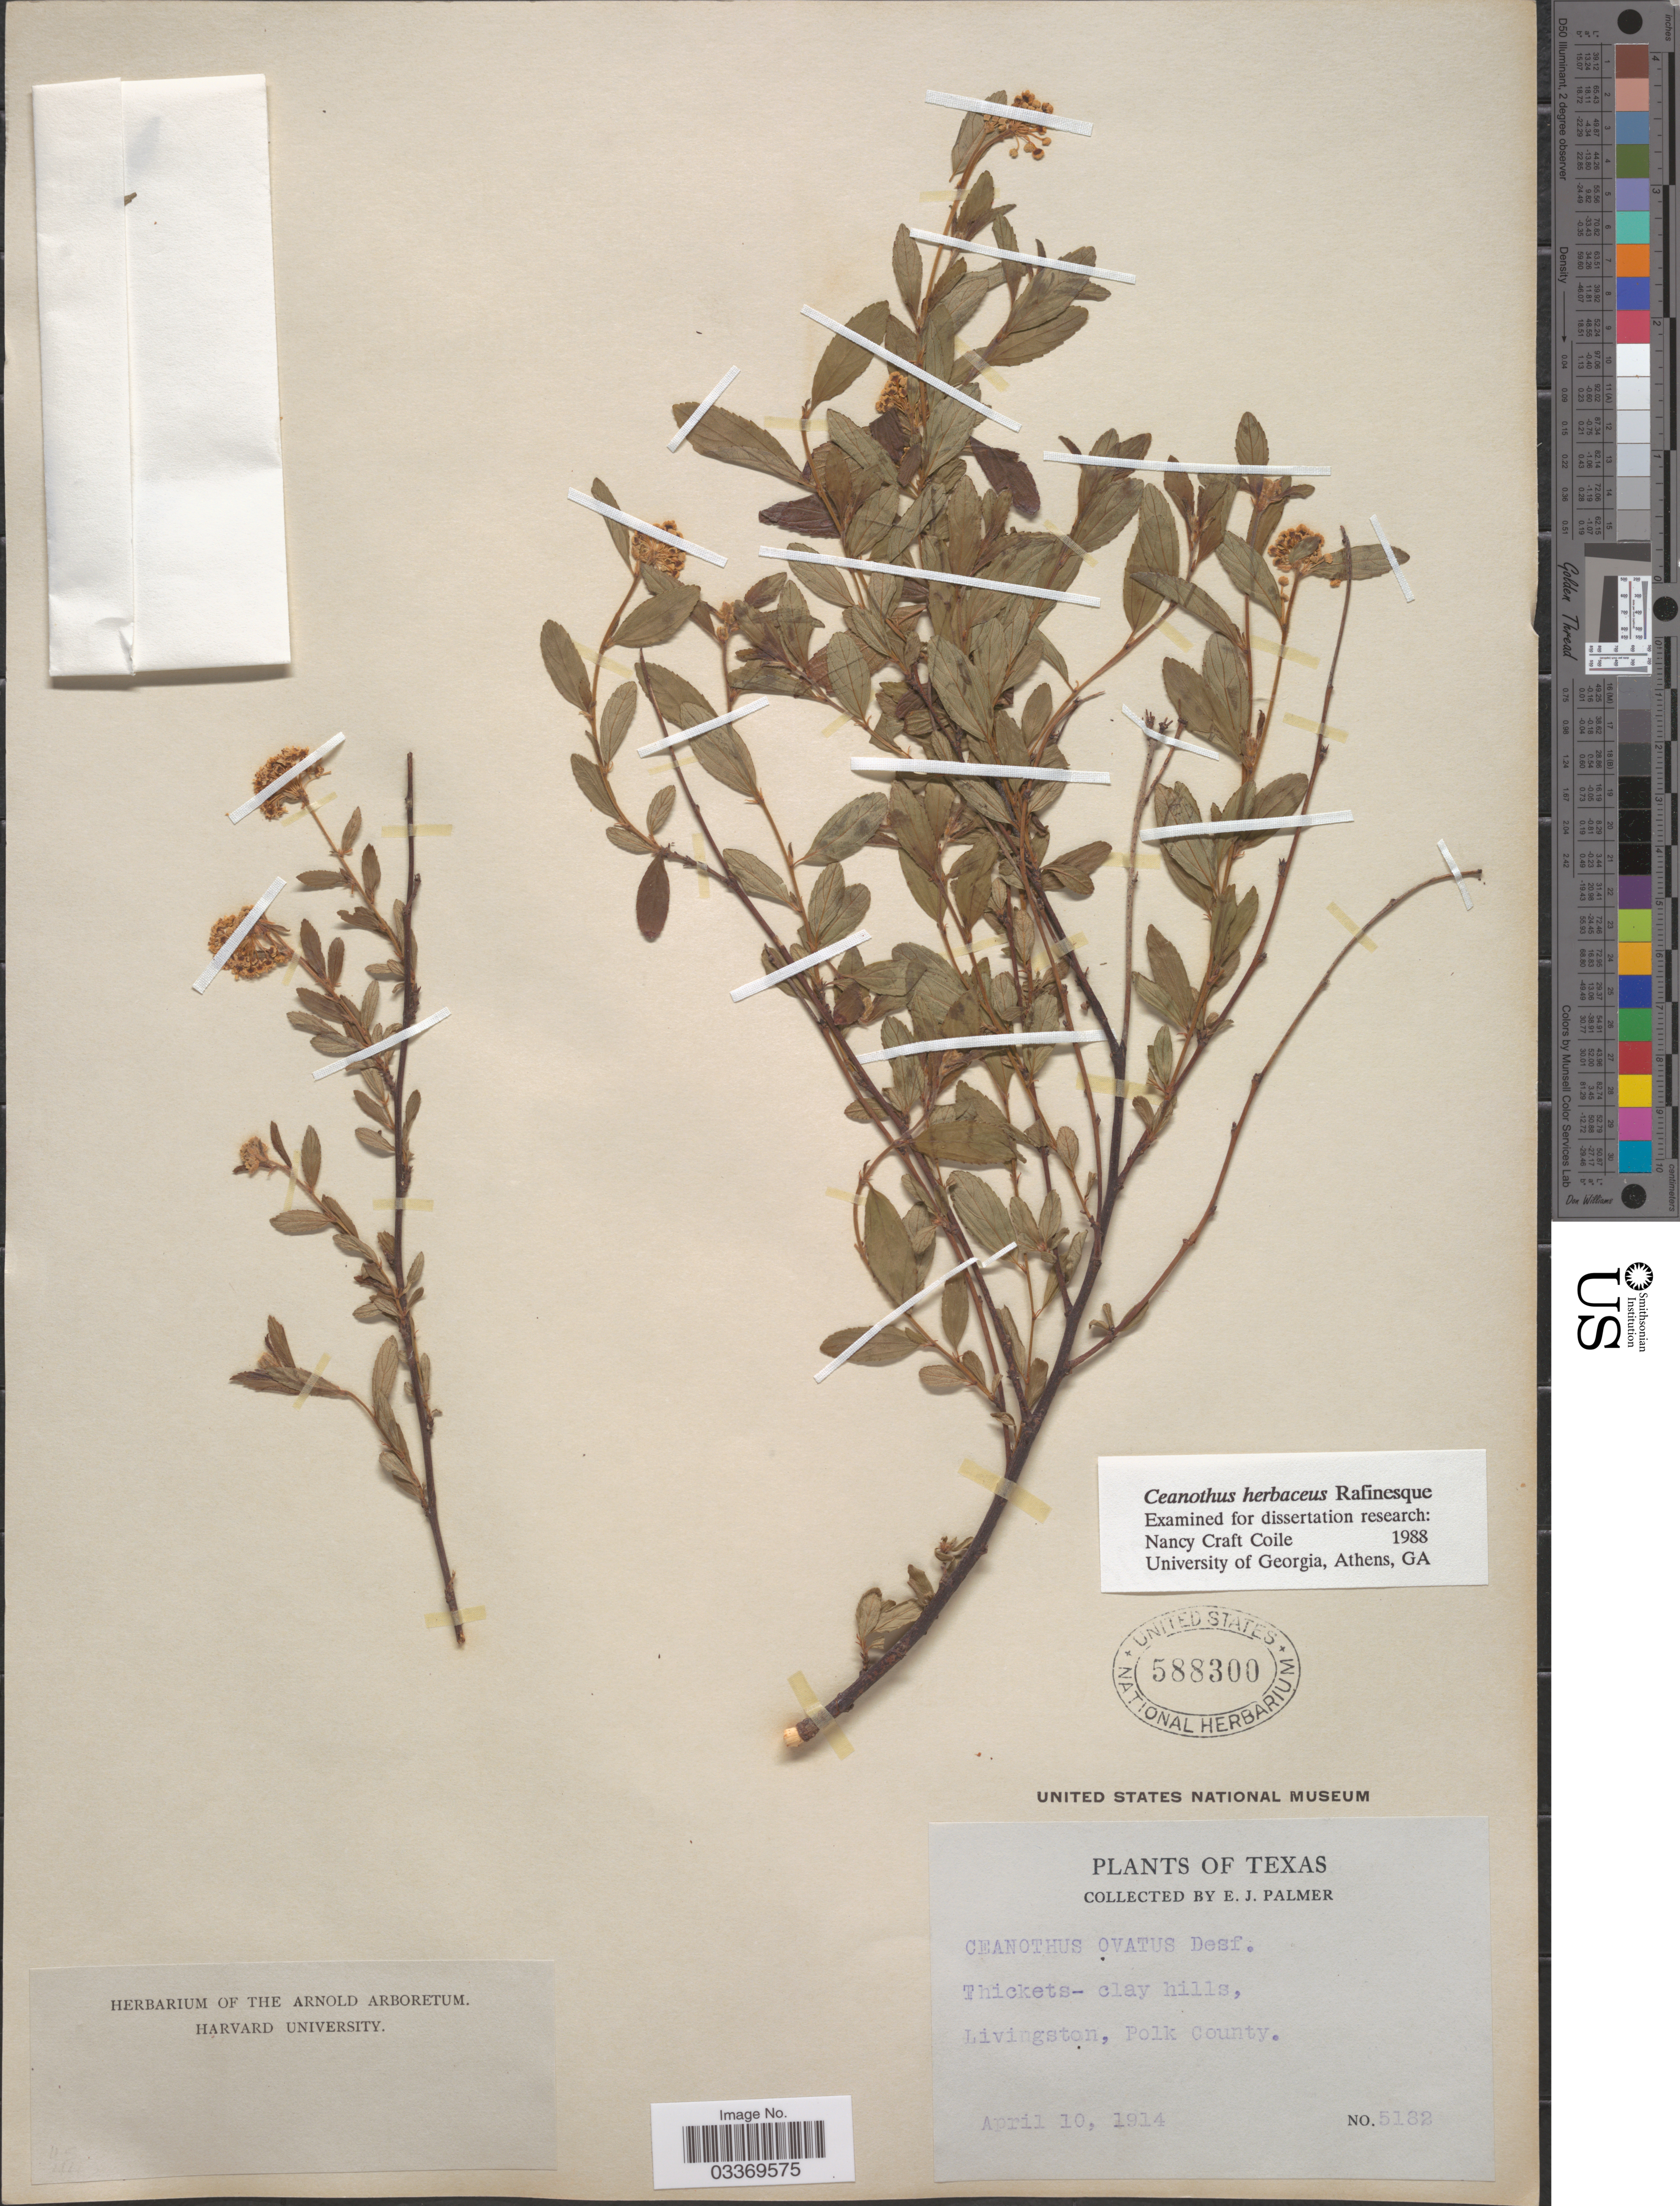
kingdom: Plantae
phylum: Tracheophyta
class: Magnoliopsida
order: Rosales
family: Rhamnaceae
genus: Ceanothus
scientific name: Ceanothus ovatus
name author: Desf.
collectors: E. J. Palmer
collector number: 5132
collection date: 1914-04-10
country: United States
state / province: Texas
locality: Livingston, Polk County.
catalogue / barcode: US 588300